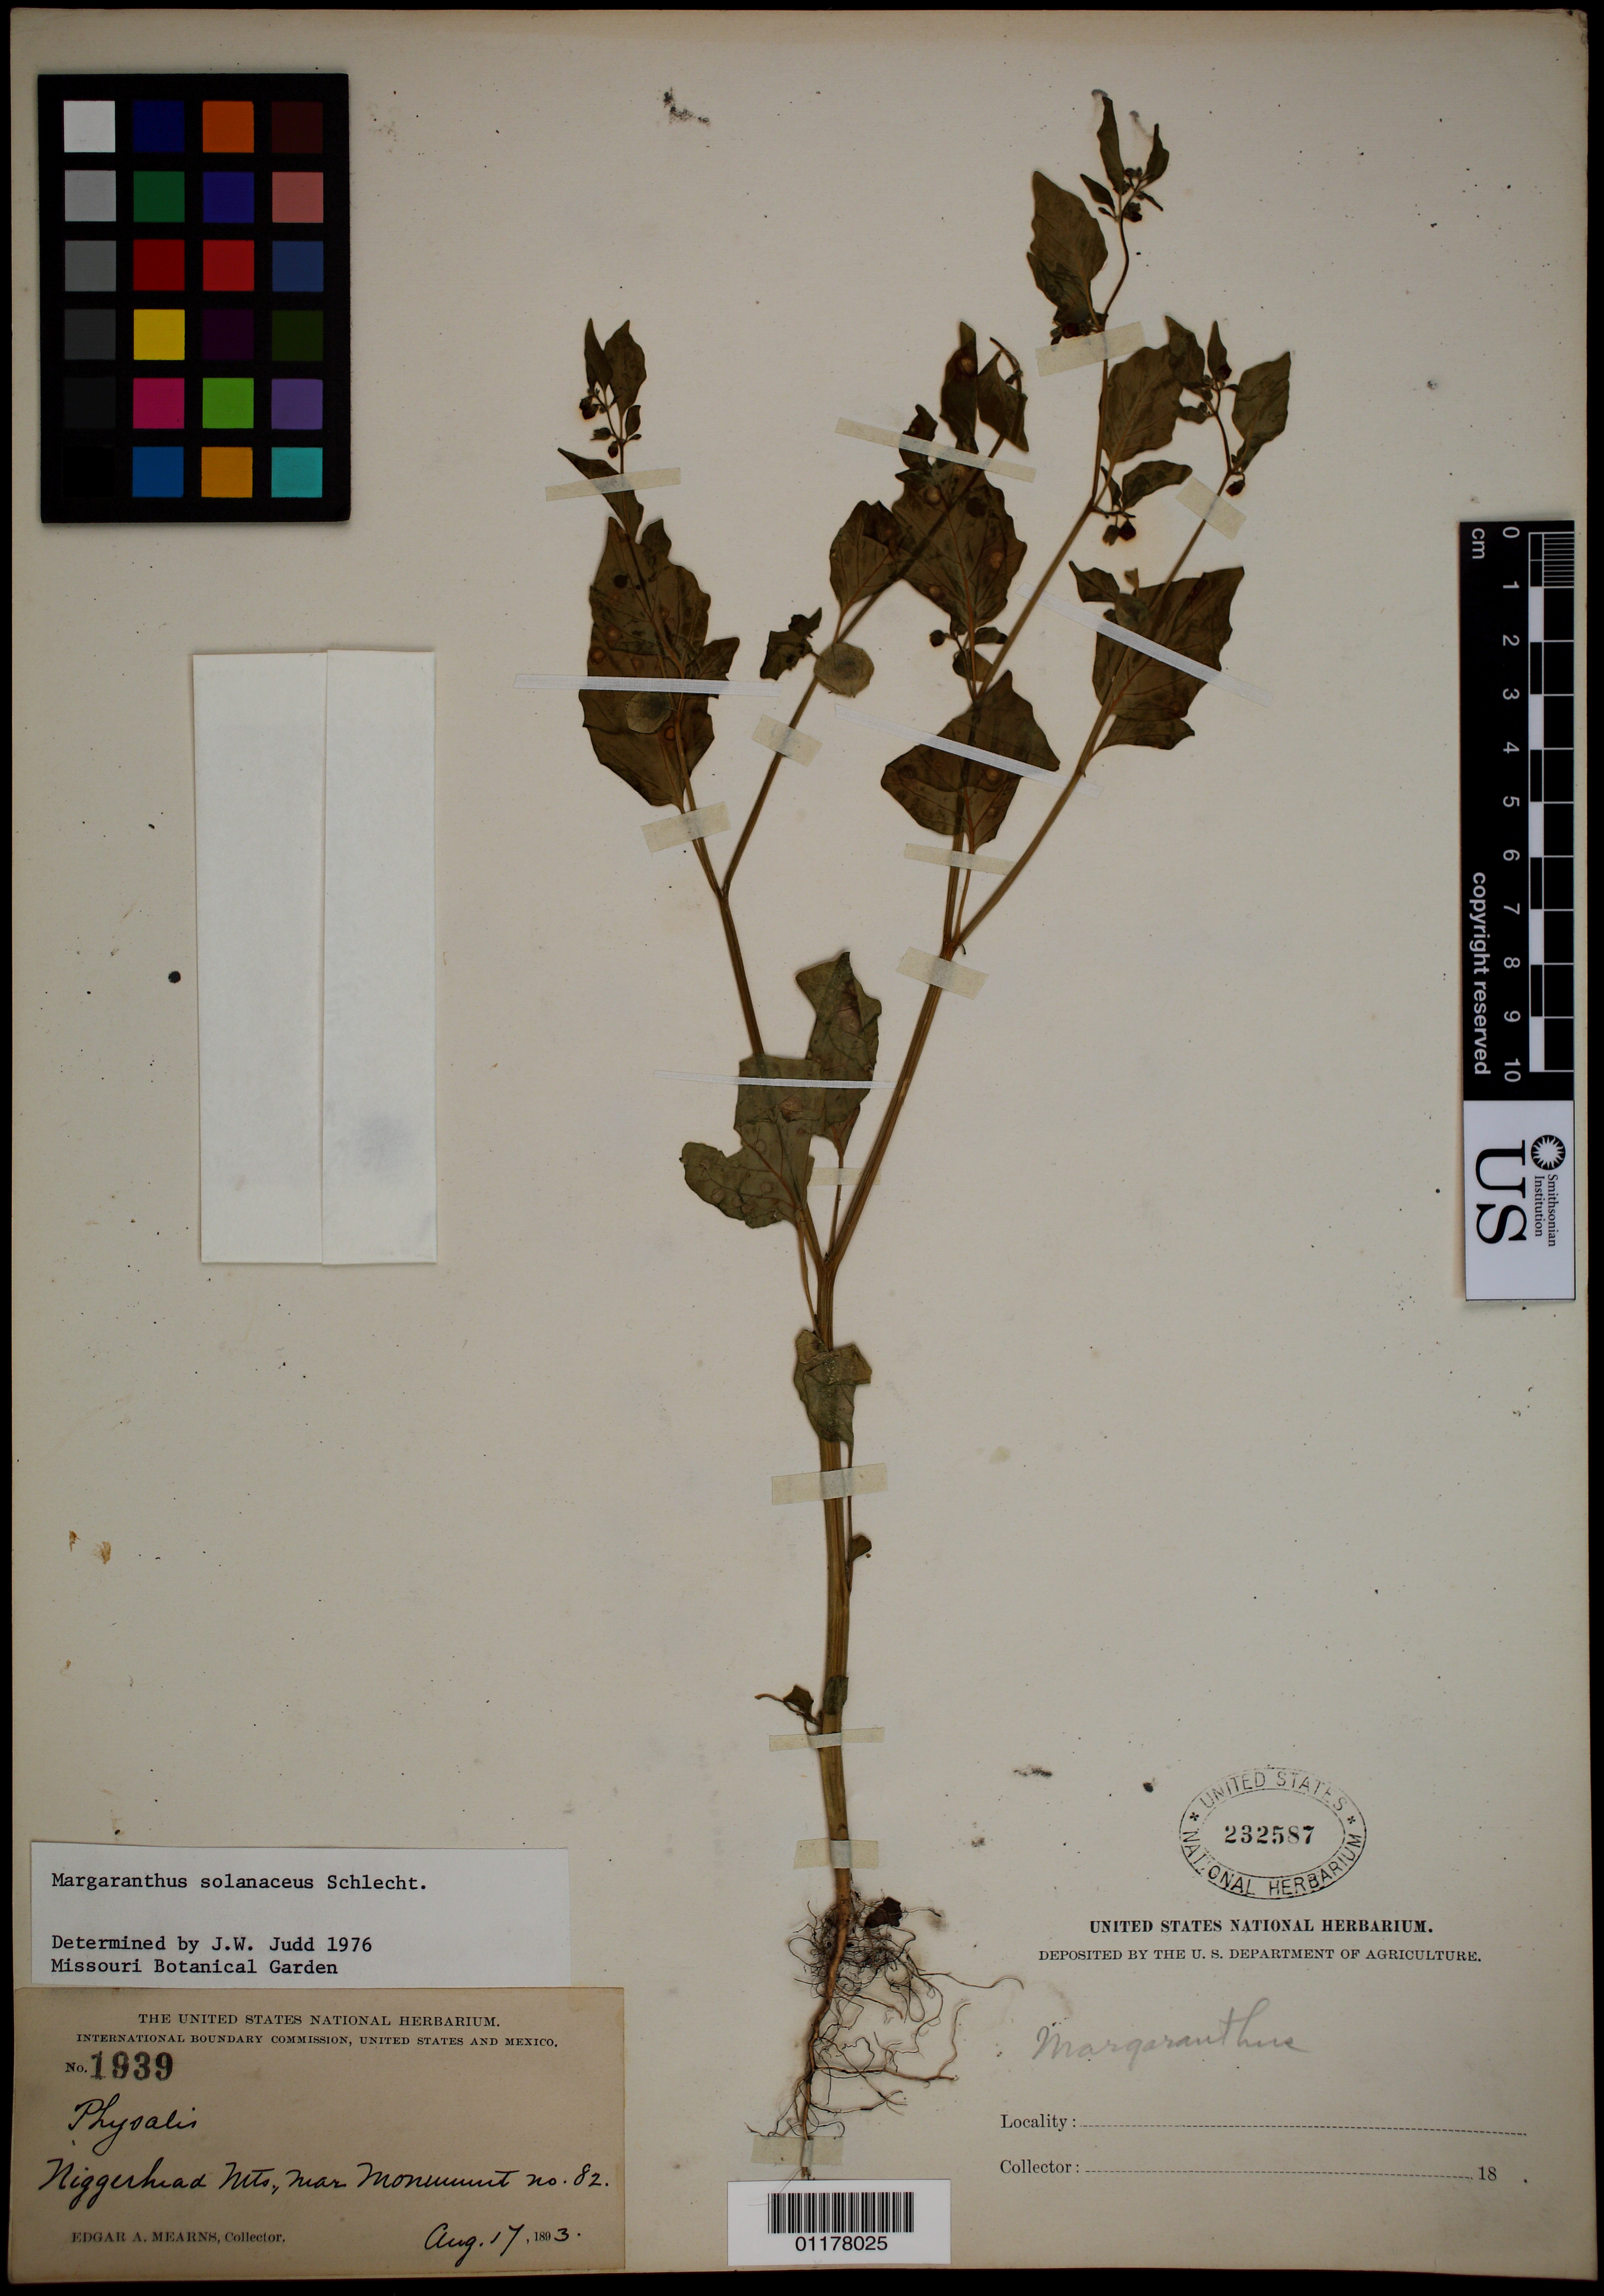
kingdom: Plantae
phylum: Tracheophyta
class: Magnoliopsida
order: Solanales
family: Solanaceae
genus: Margaranthus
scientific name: Margaranthus solanaceus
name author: Schltdl.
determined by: Judd, J. W.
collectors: E. A. Mearns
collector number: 1939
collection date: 1893-08-17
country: United States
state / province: Texas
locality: Nigger Head Mountains, near Monument 82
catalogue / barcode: US 232587